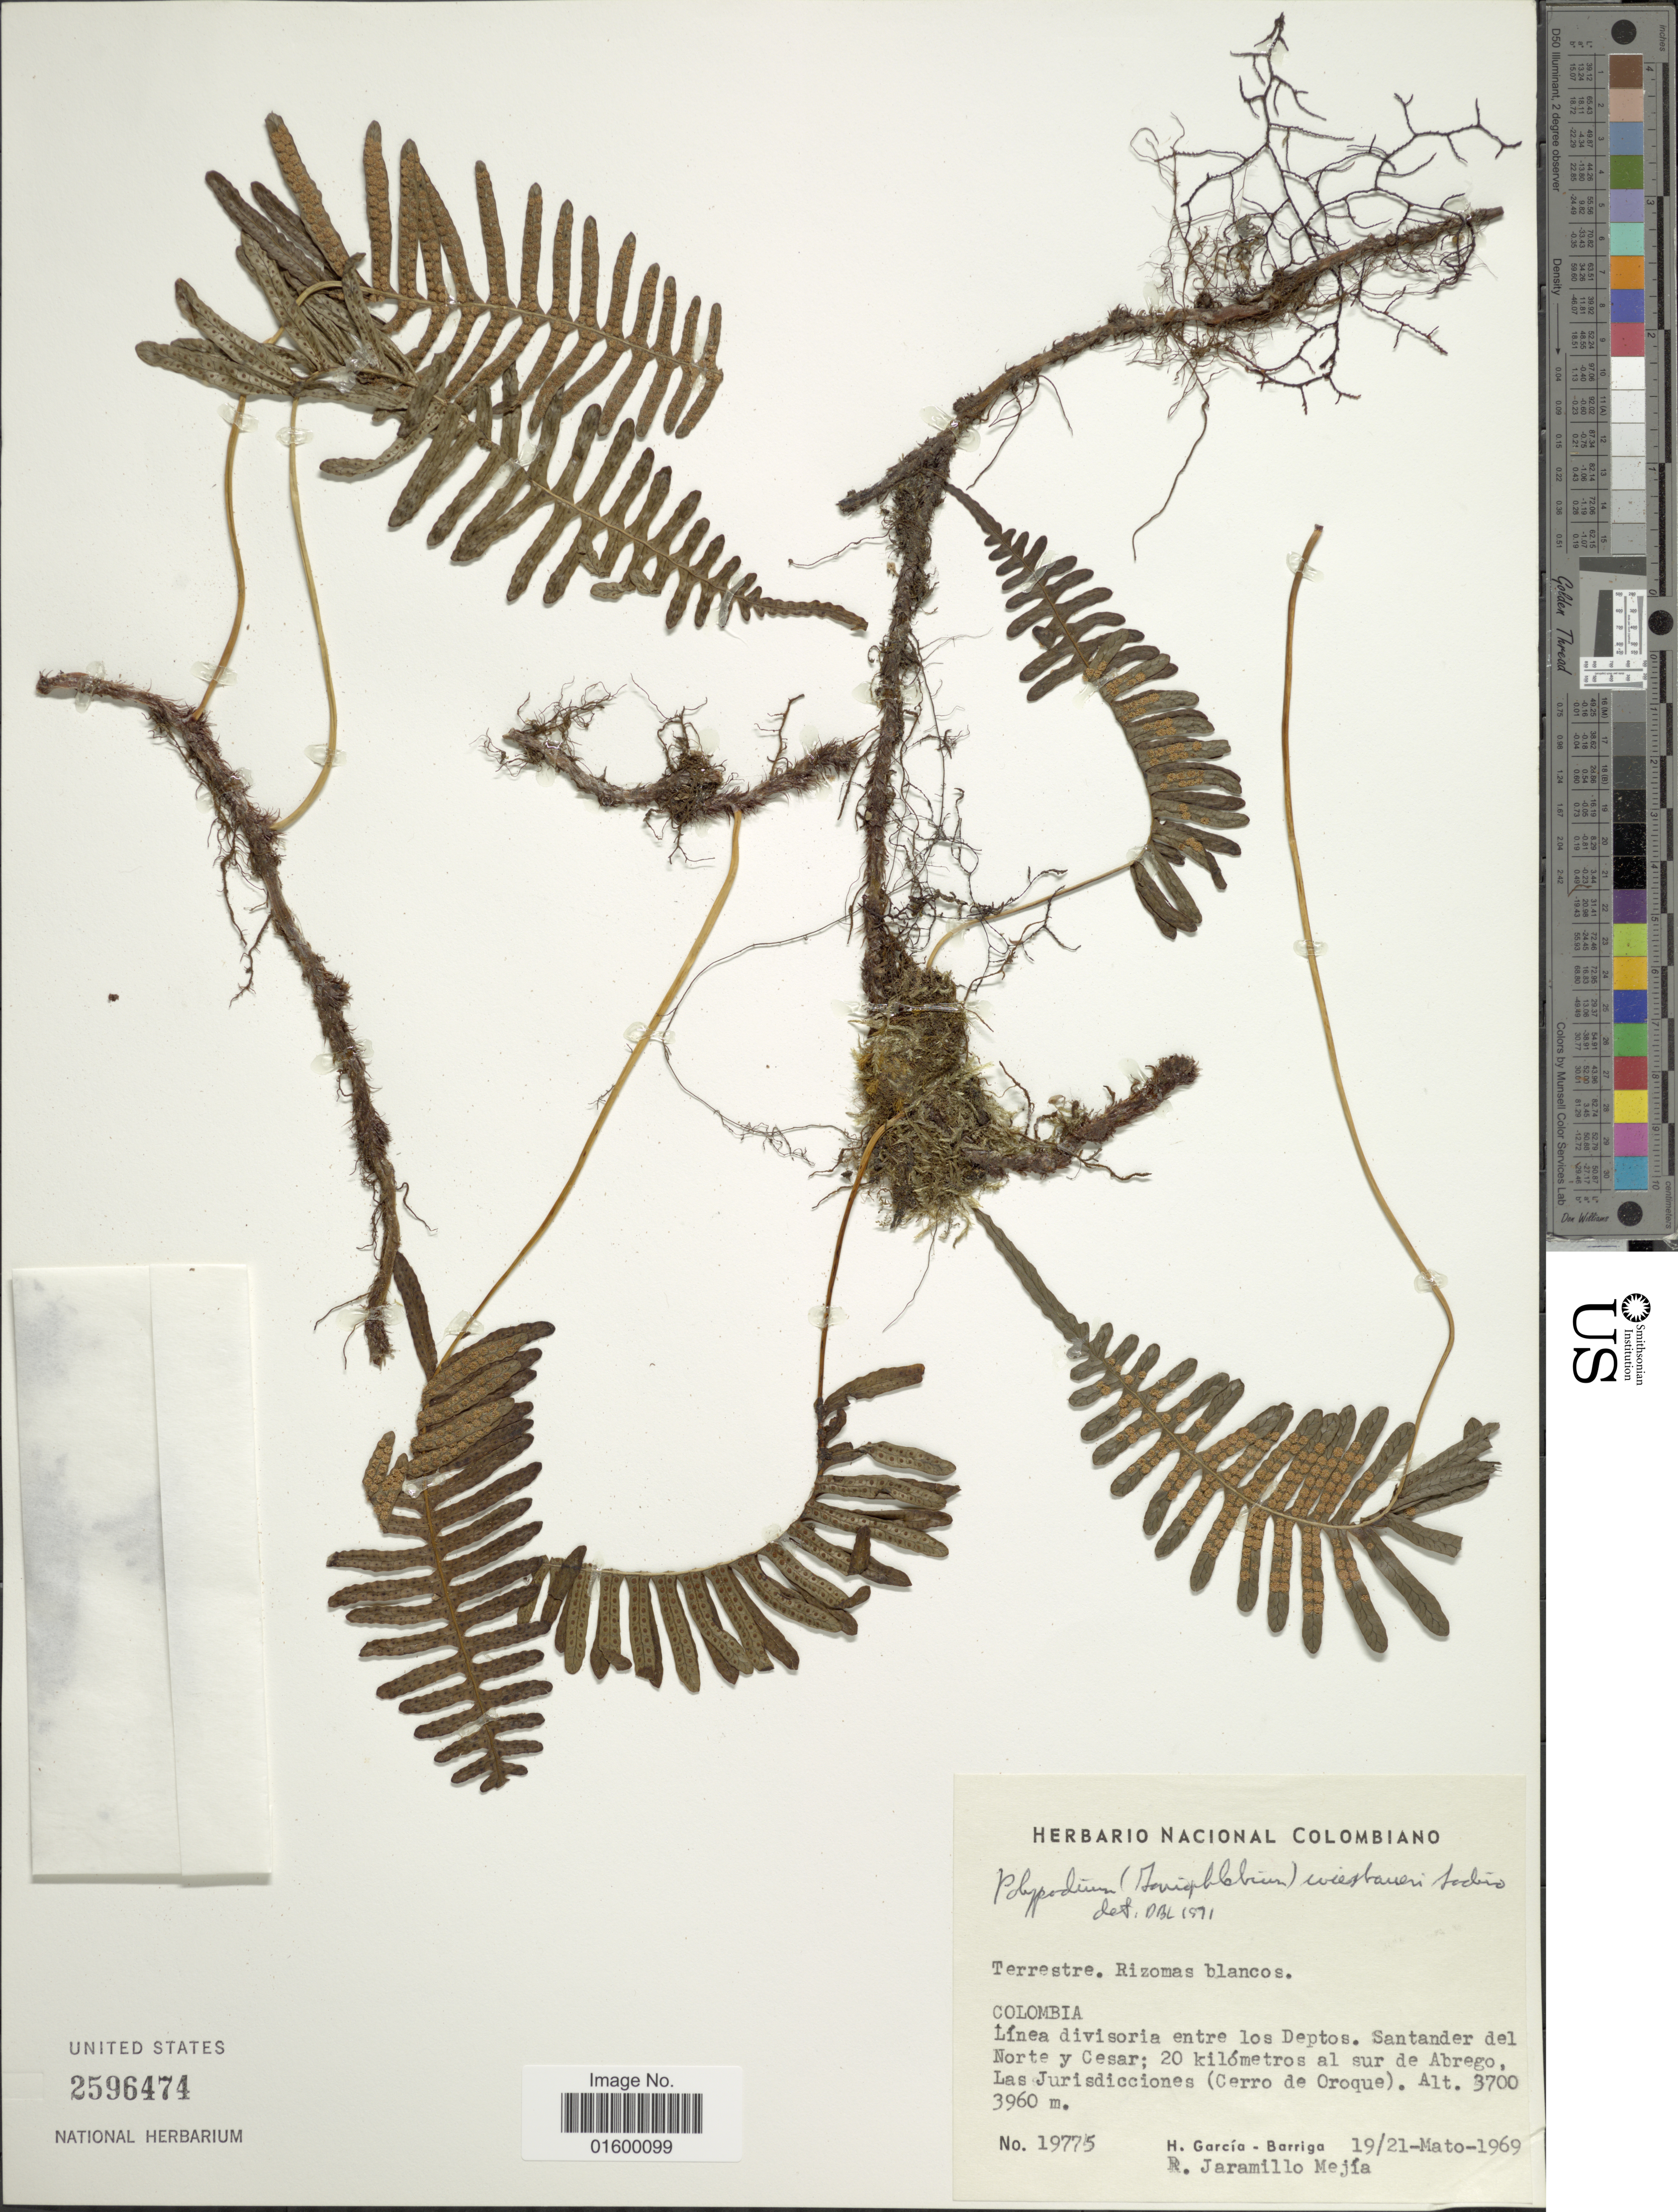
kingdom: Plantae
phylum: Tracheophyta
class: Polypodiopsida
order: Polypodiales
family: Polypodiaceae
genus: Pleopeltis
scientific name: Pleopeltis wiesbaurii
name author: (Sodiro) Lellinger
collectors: H. García Barriga & R. Jaramillo M.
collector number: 19775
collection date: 1969-05-19/1969-05-21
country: Colombia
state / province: Norte de Santander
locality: Colombiano, entre dos Deptos. Santander del Norte y Cesar, 20 kilometros al sur de Abrego, Las Jurisdicciones (Cerro de Oroque)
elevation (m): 3700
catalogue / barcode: US 2596474